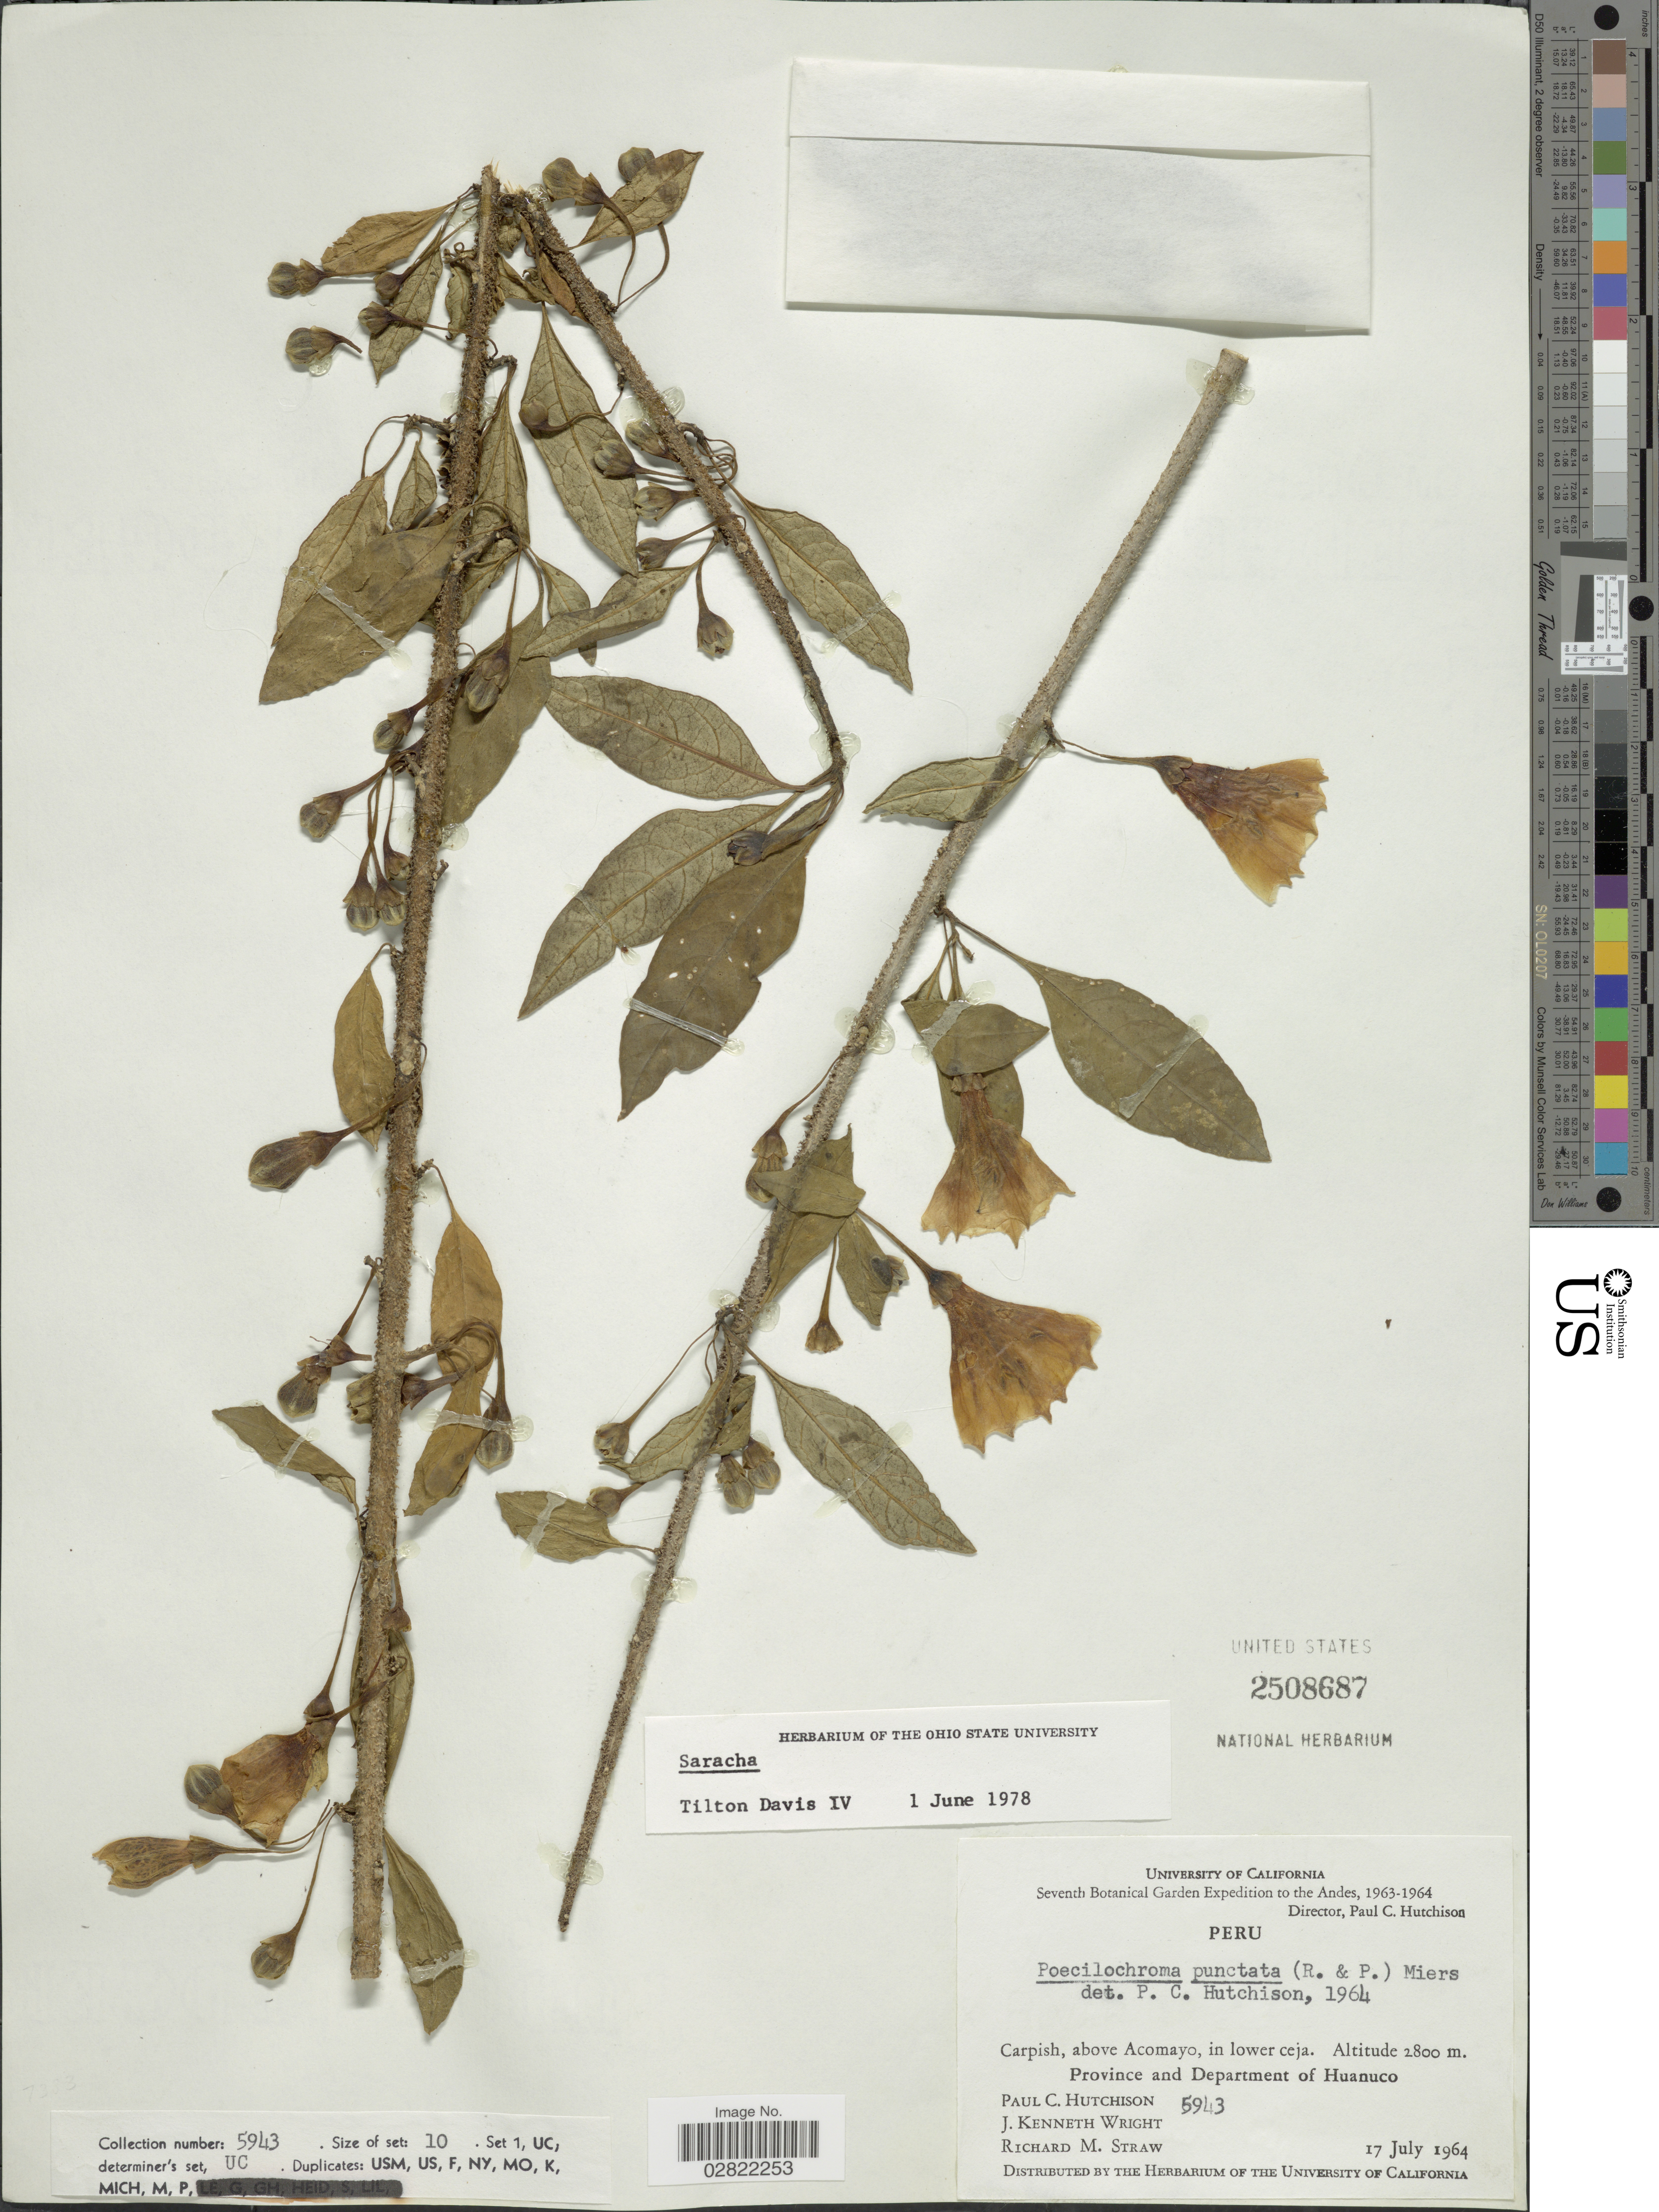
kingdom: Plantae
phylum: Tracheophyta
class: Magnoliopsida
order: Solanales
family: Solanaceae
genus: Saracha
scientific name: Saracha punctata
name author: Ruiz & Pav.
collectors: P. C. Hutchison, J. K. Wright & R. M. Straw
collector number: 5943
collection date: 1964-07-17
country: Peru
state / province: Huánuco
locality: Carpish, above Acomayo, in lower ceja, Province and Department of Huanuco. Andes.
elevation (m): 2800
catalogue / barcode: US 2508687